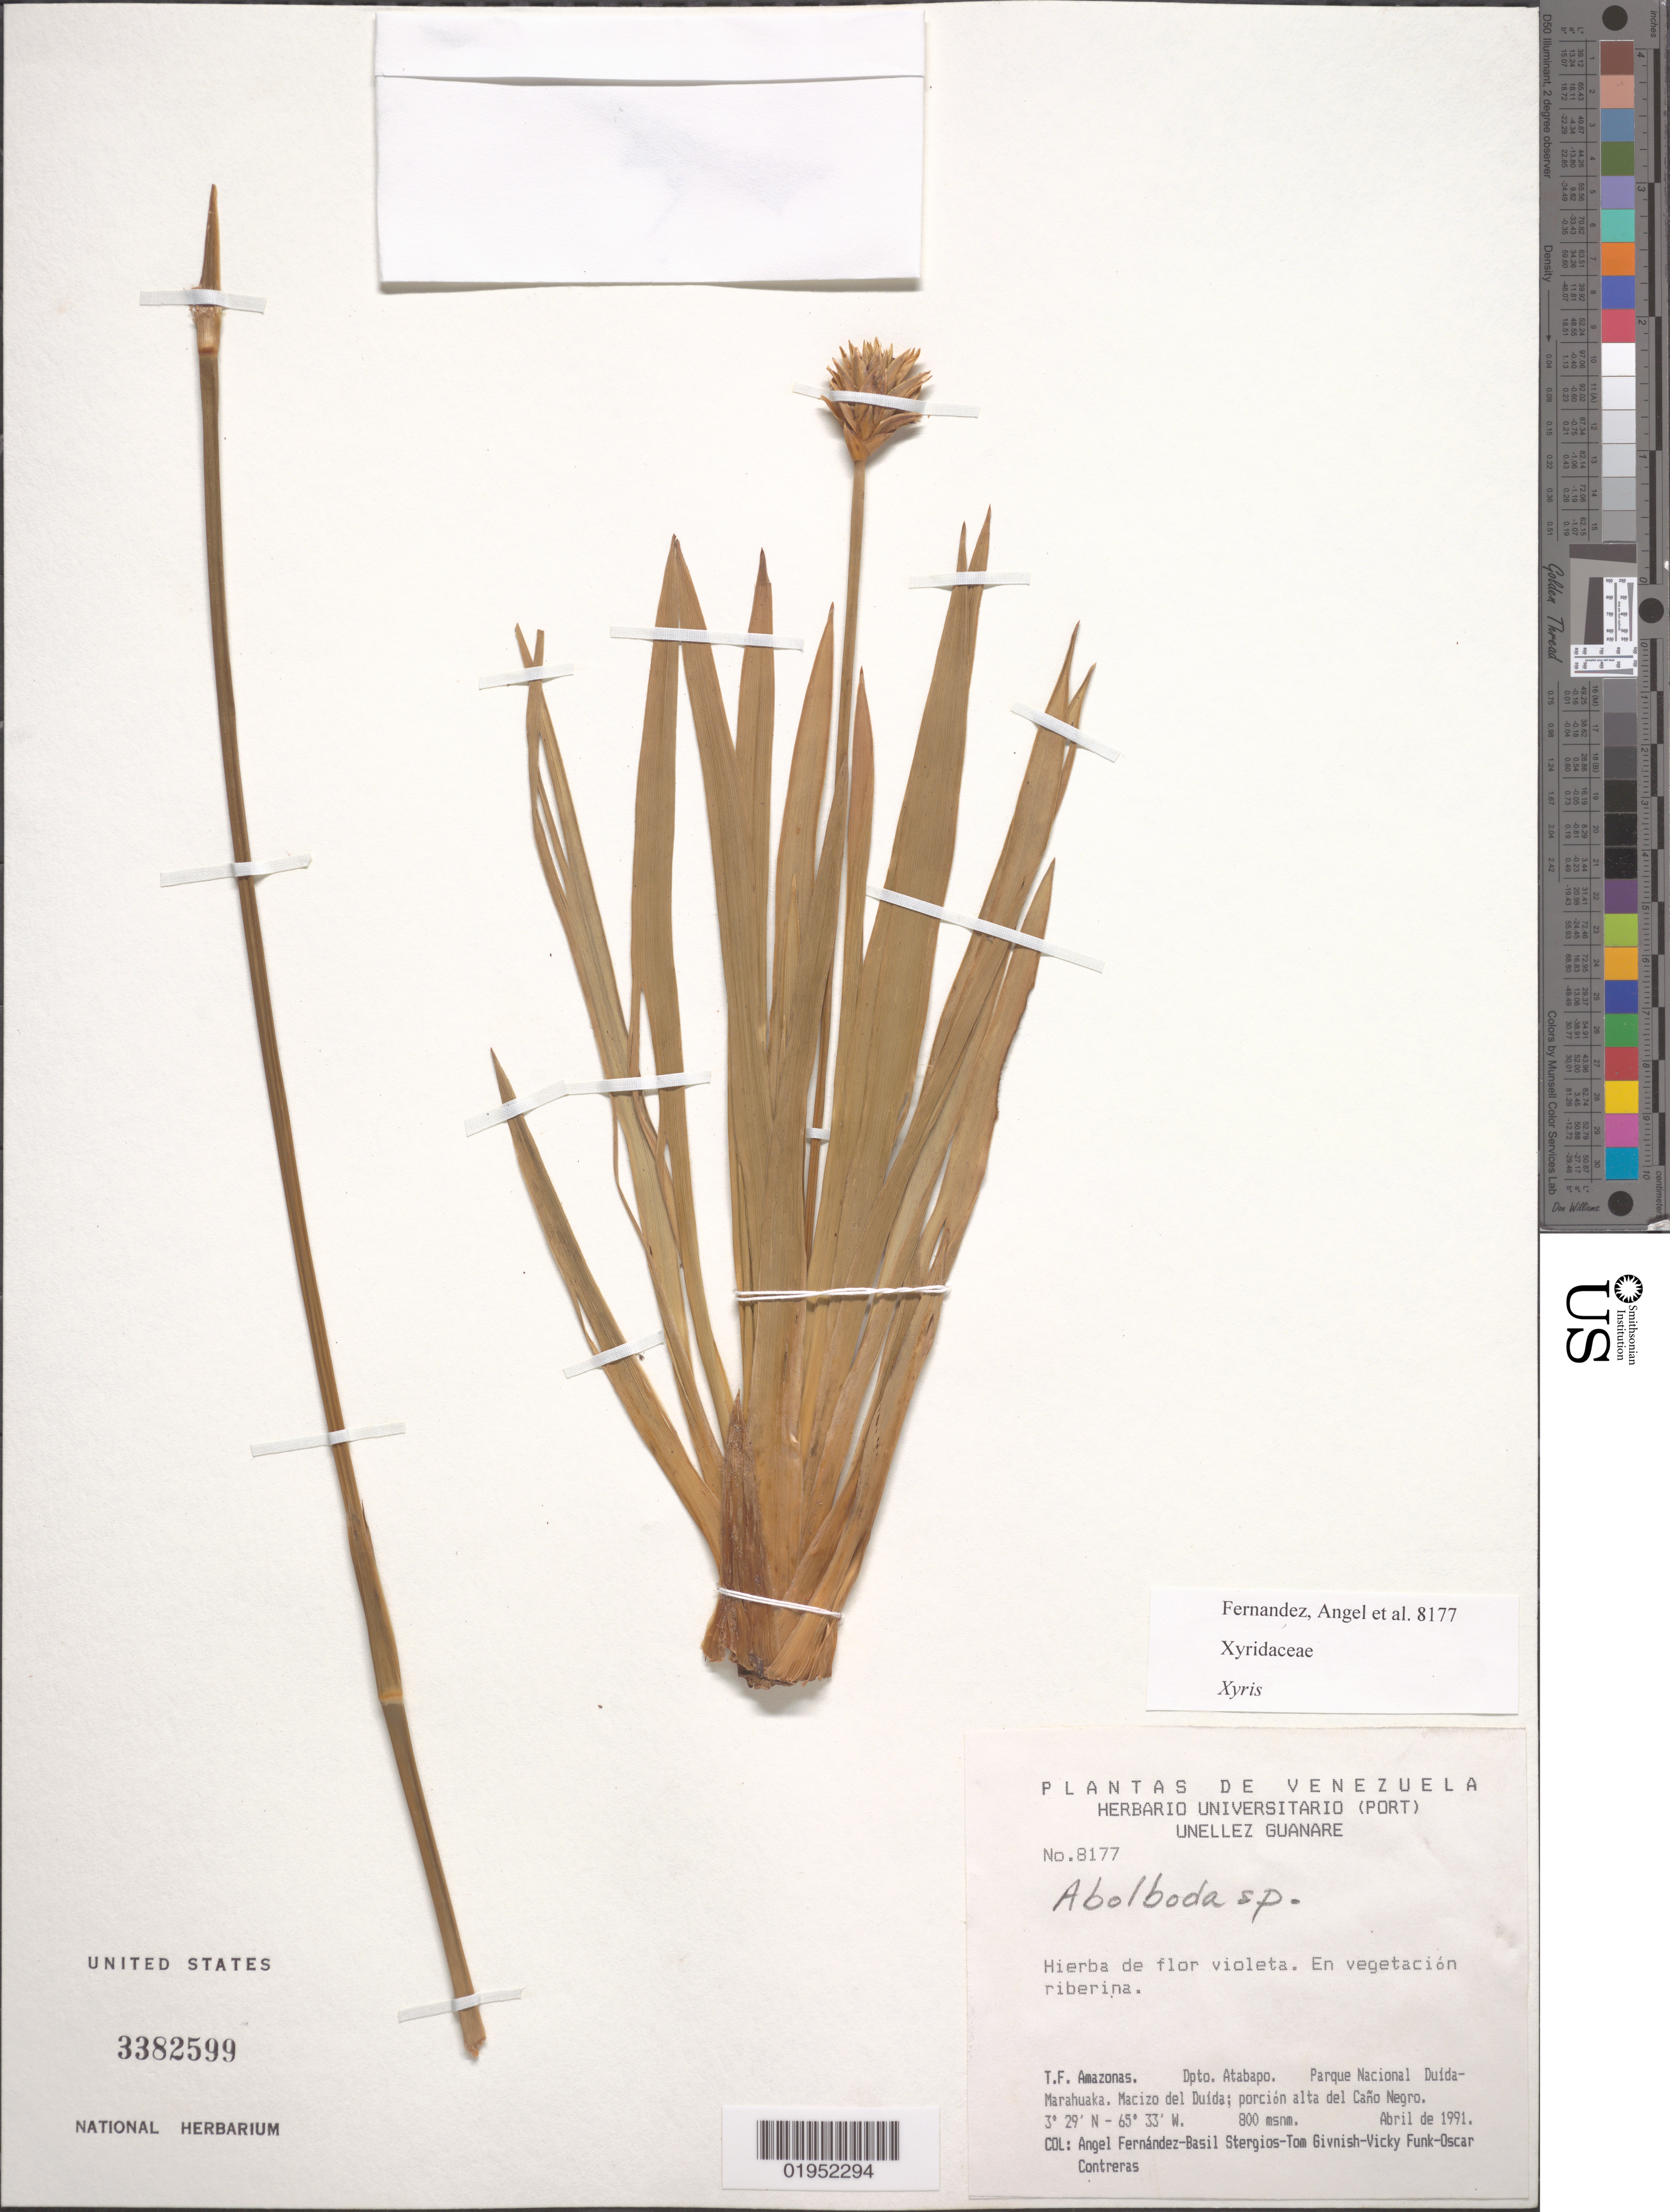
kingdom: Plantae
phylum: Tracheophyta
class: Liliopsida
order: Poales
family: Xyridaceae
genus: Abolboda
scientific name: Abolboda sp.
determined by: Strong, Mark T., (BOT), Smithsonian Institution - National Museum of Natural History (UNITED STATES)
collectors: A. Fernández, B. G. Stergios, T. J. Givnish, V. Funk & O. Contreras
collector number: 8177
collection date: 1991-04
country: Venezuela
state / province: Amazonas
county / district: Atabapo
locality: Parque Nacional Duida-Marahuaka, Macizo del Duida, porcion alta del Cano Negro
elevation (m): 800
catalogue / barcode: US 3382599